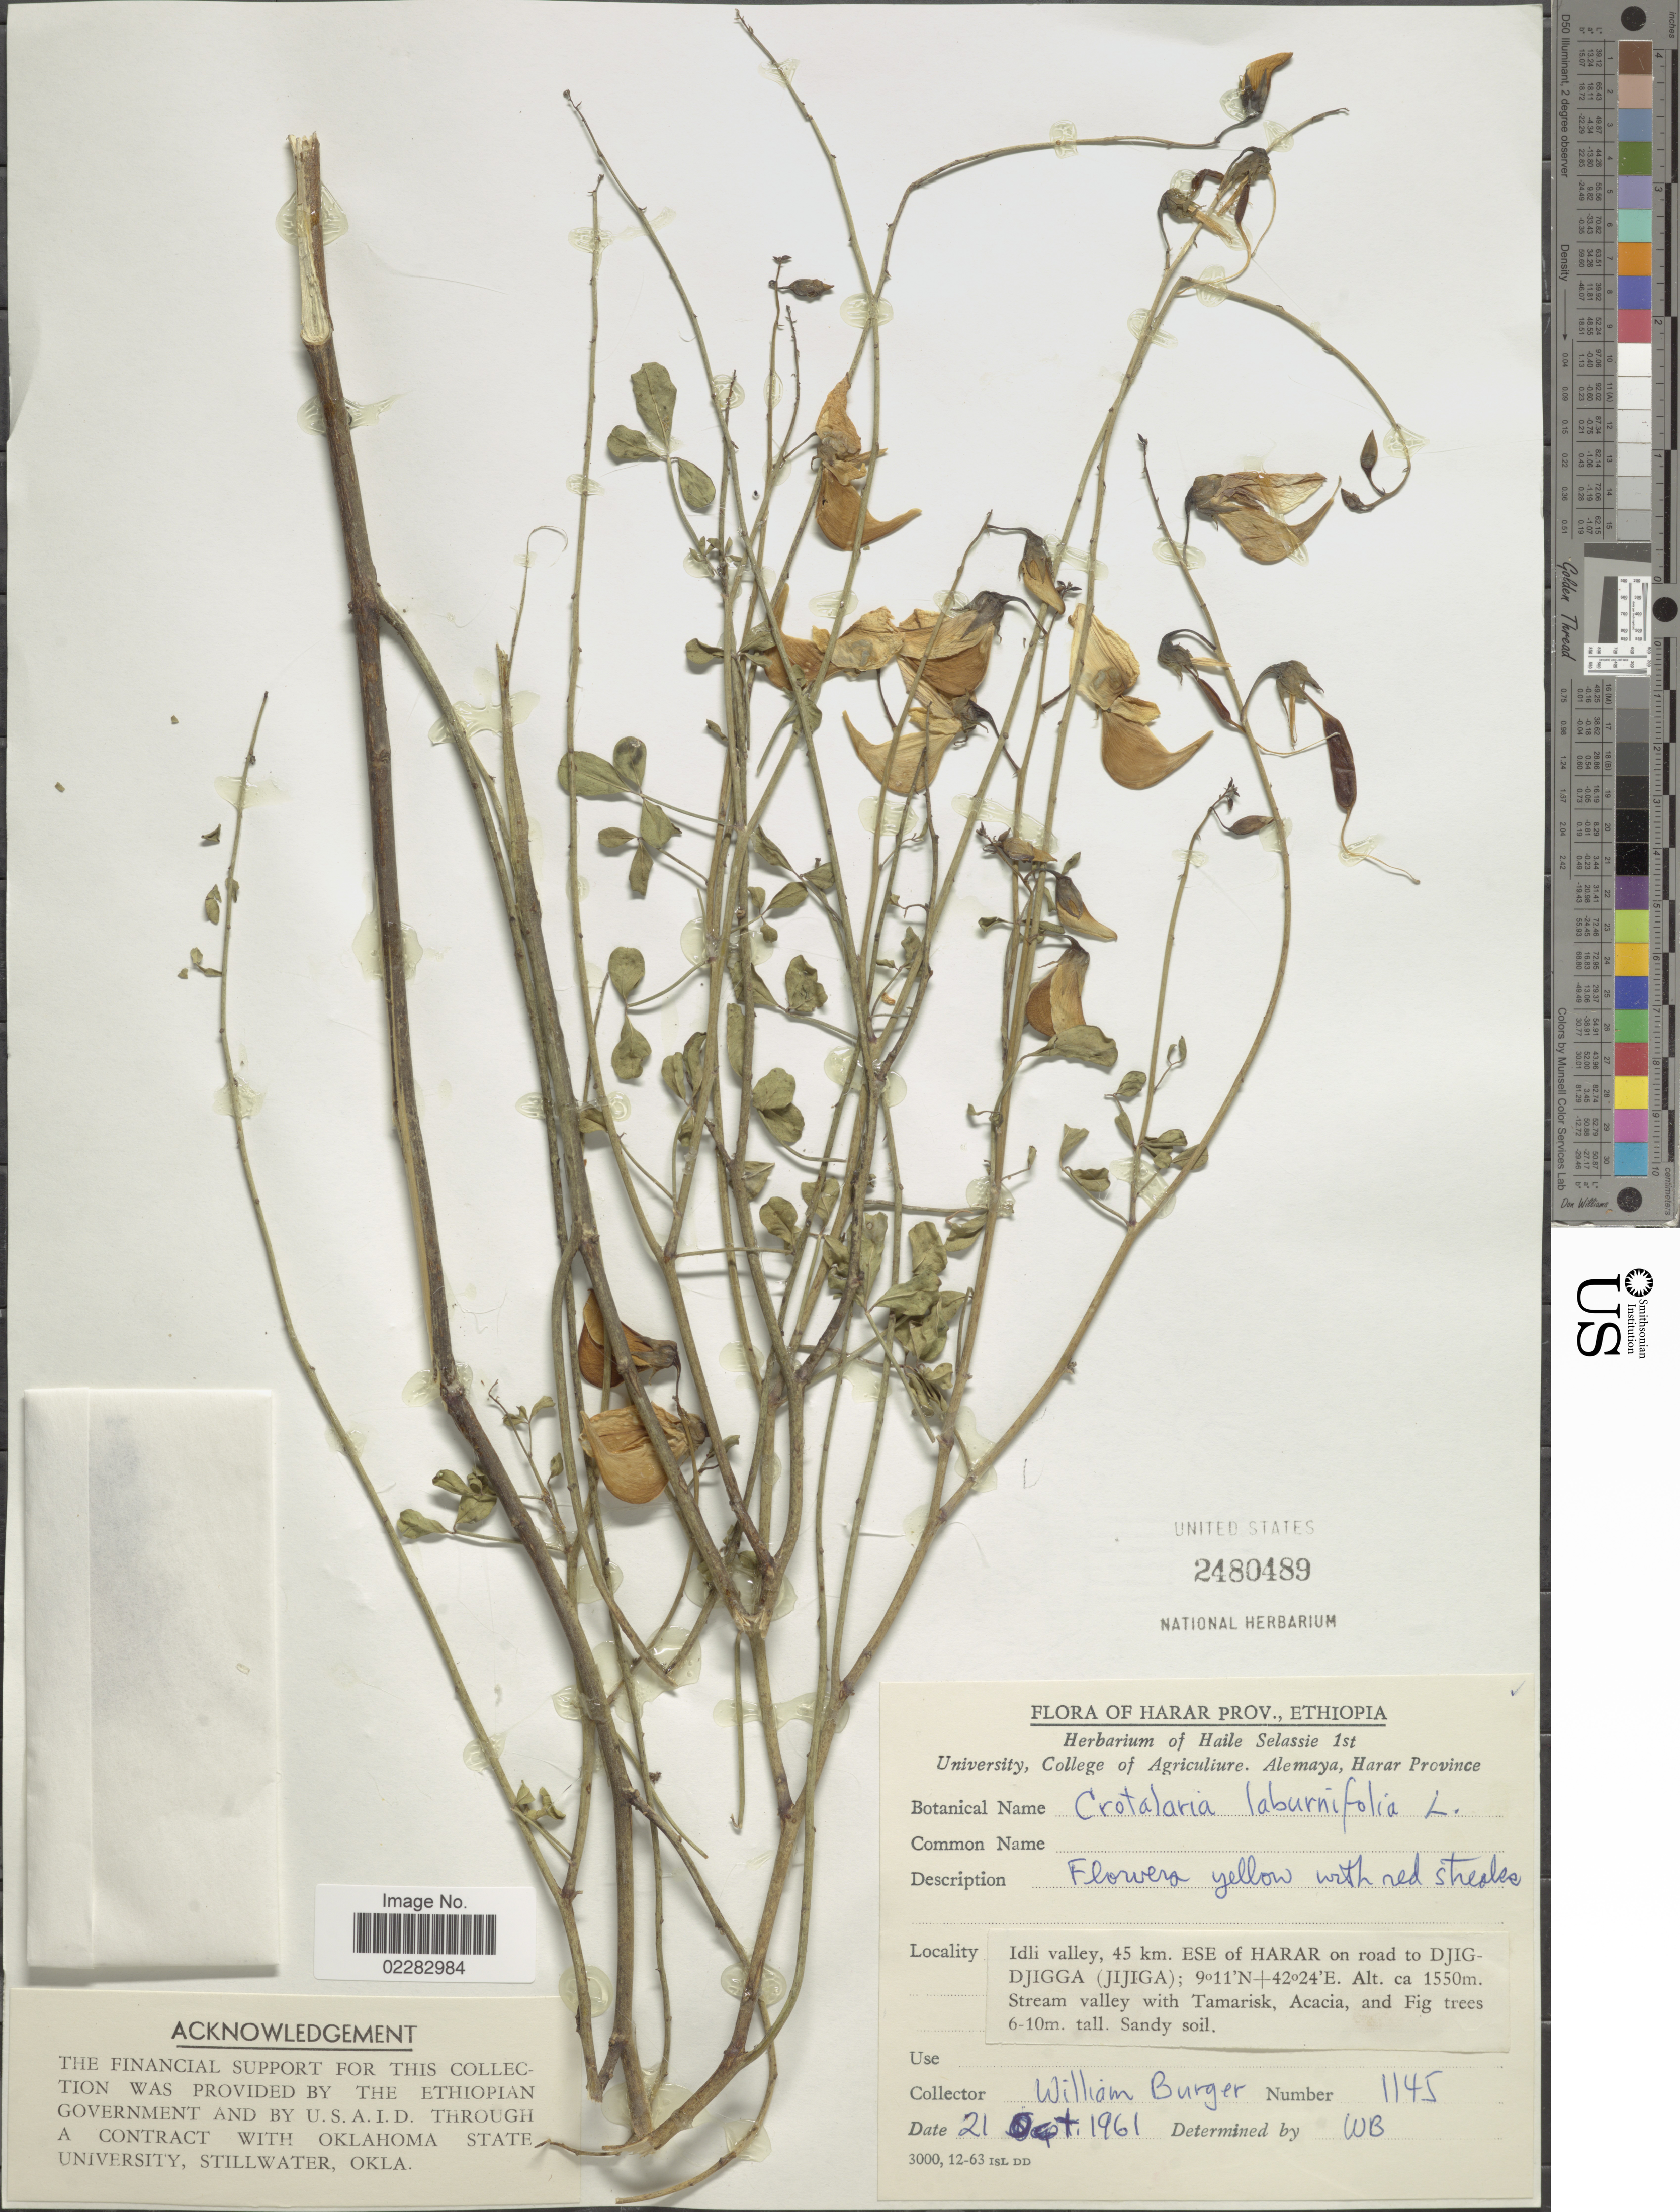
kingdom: Plantae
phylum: Tracheophyta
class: Magnoliopsida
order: Fabales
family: Fabaceae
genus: Crotalaria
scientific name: Crotalaria laburnifolia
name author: L.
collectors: W. Burger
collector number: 1145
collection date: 1961-10-21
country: Ethiopia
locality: Harar prov., Idli valley, 45 km. ESE of Harar on road to Djig-Djigga (Jijiga), stream valley.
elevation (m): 1550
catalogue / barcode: US 2480489